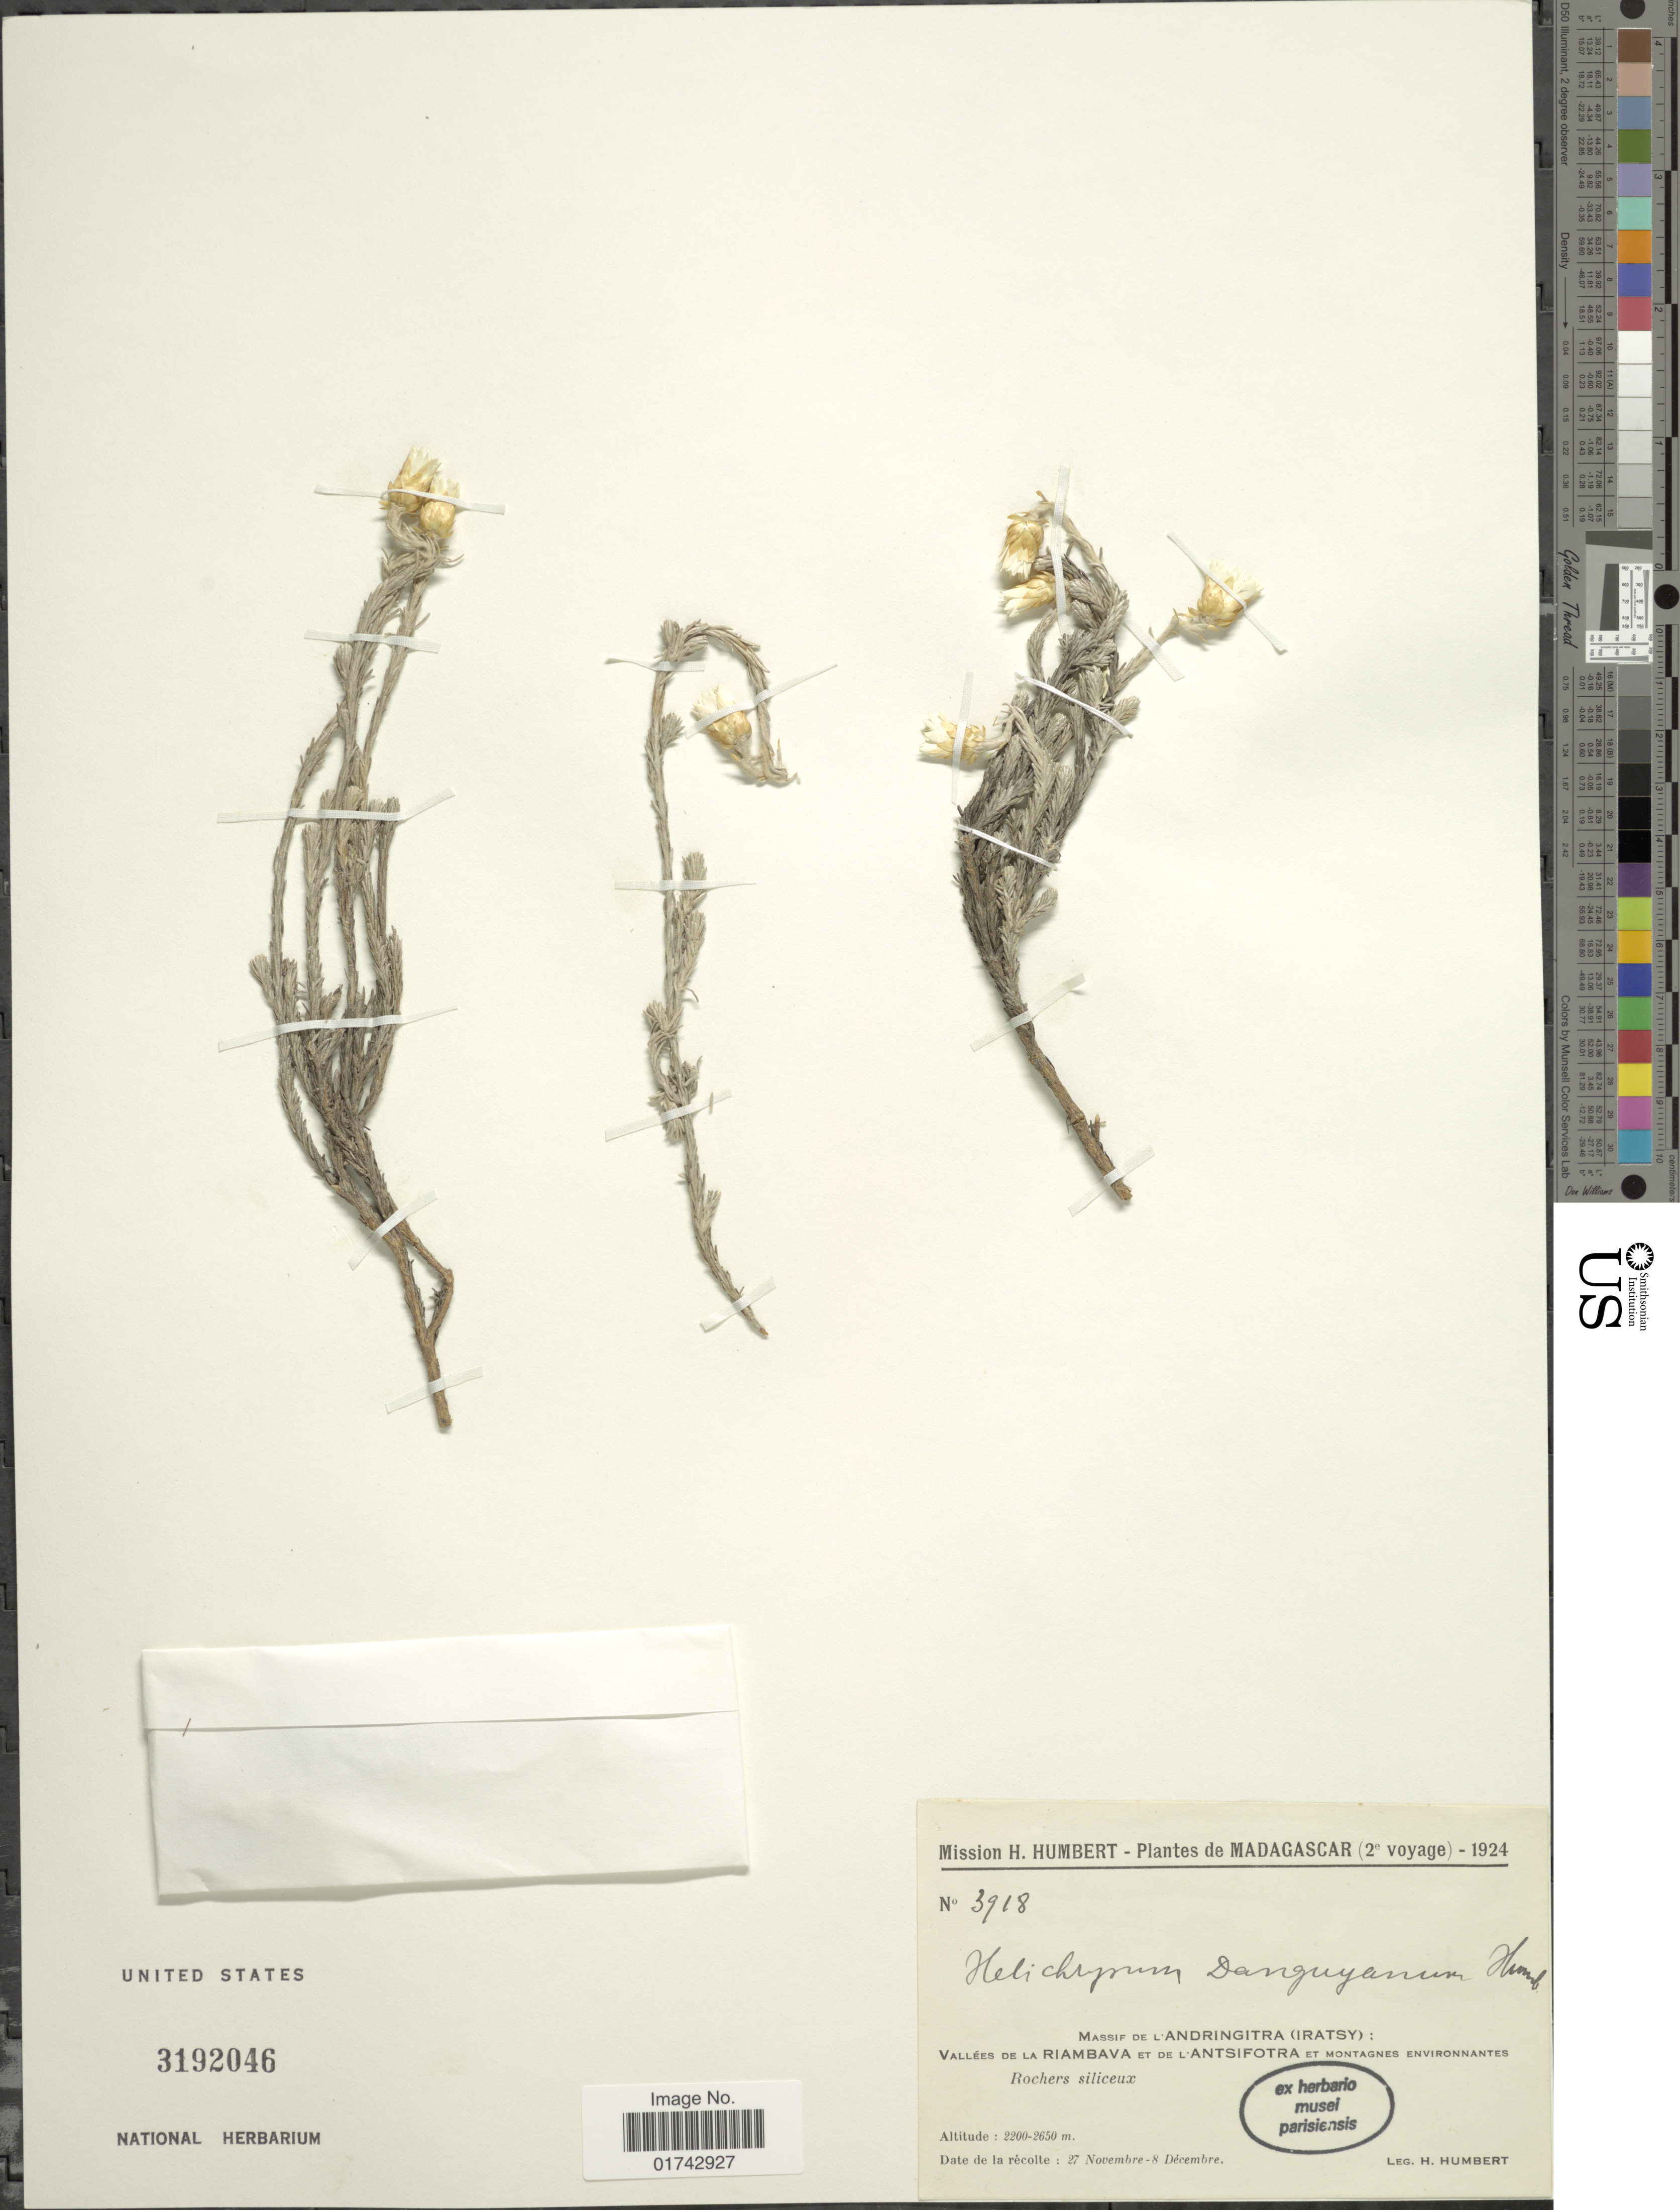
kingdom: Plantae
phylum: Tracheophyta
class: Magnoliopsida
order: Asterales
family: Asteraceae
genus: Helichrysum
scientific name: Helichrysum danguyanum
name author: Humbert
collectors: H. Humbert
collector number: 3918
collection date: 1924-11-27/1924-12-08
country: Madagascar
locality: Massif de L'Andringitra (Iratsy) Vallee de la Riambava et de L' Antsifotra et Montagnes Environnantes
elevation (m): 2200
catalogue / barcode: US 3192046